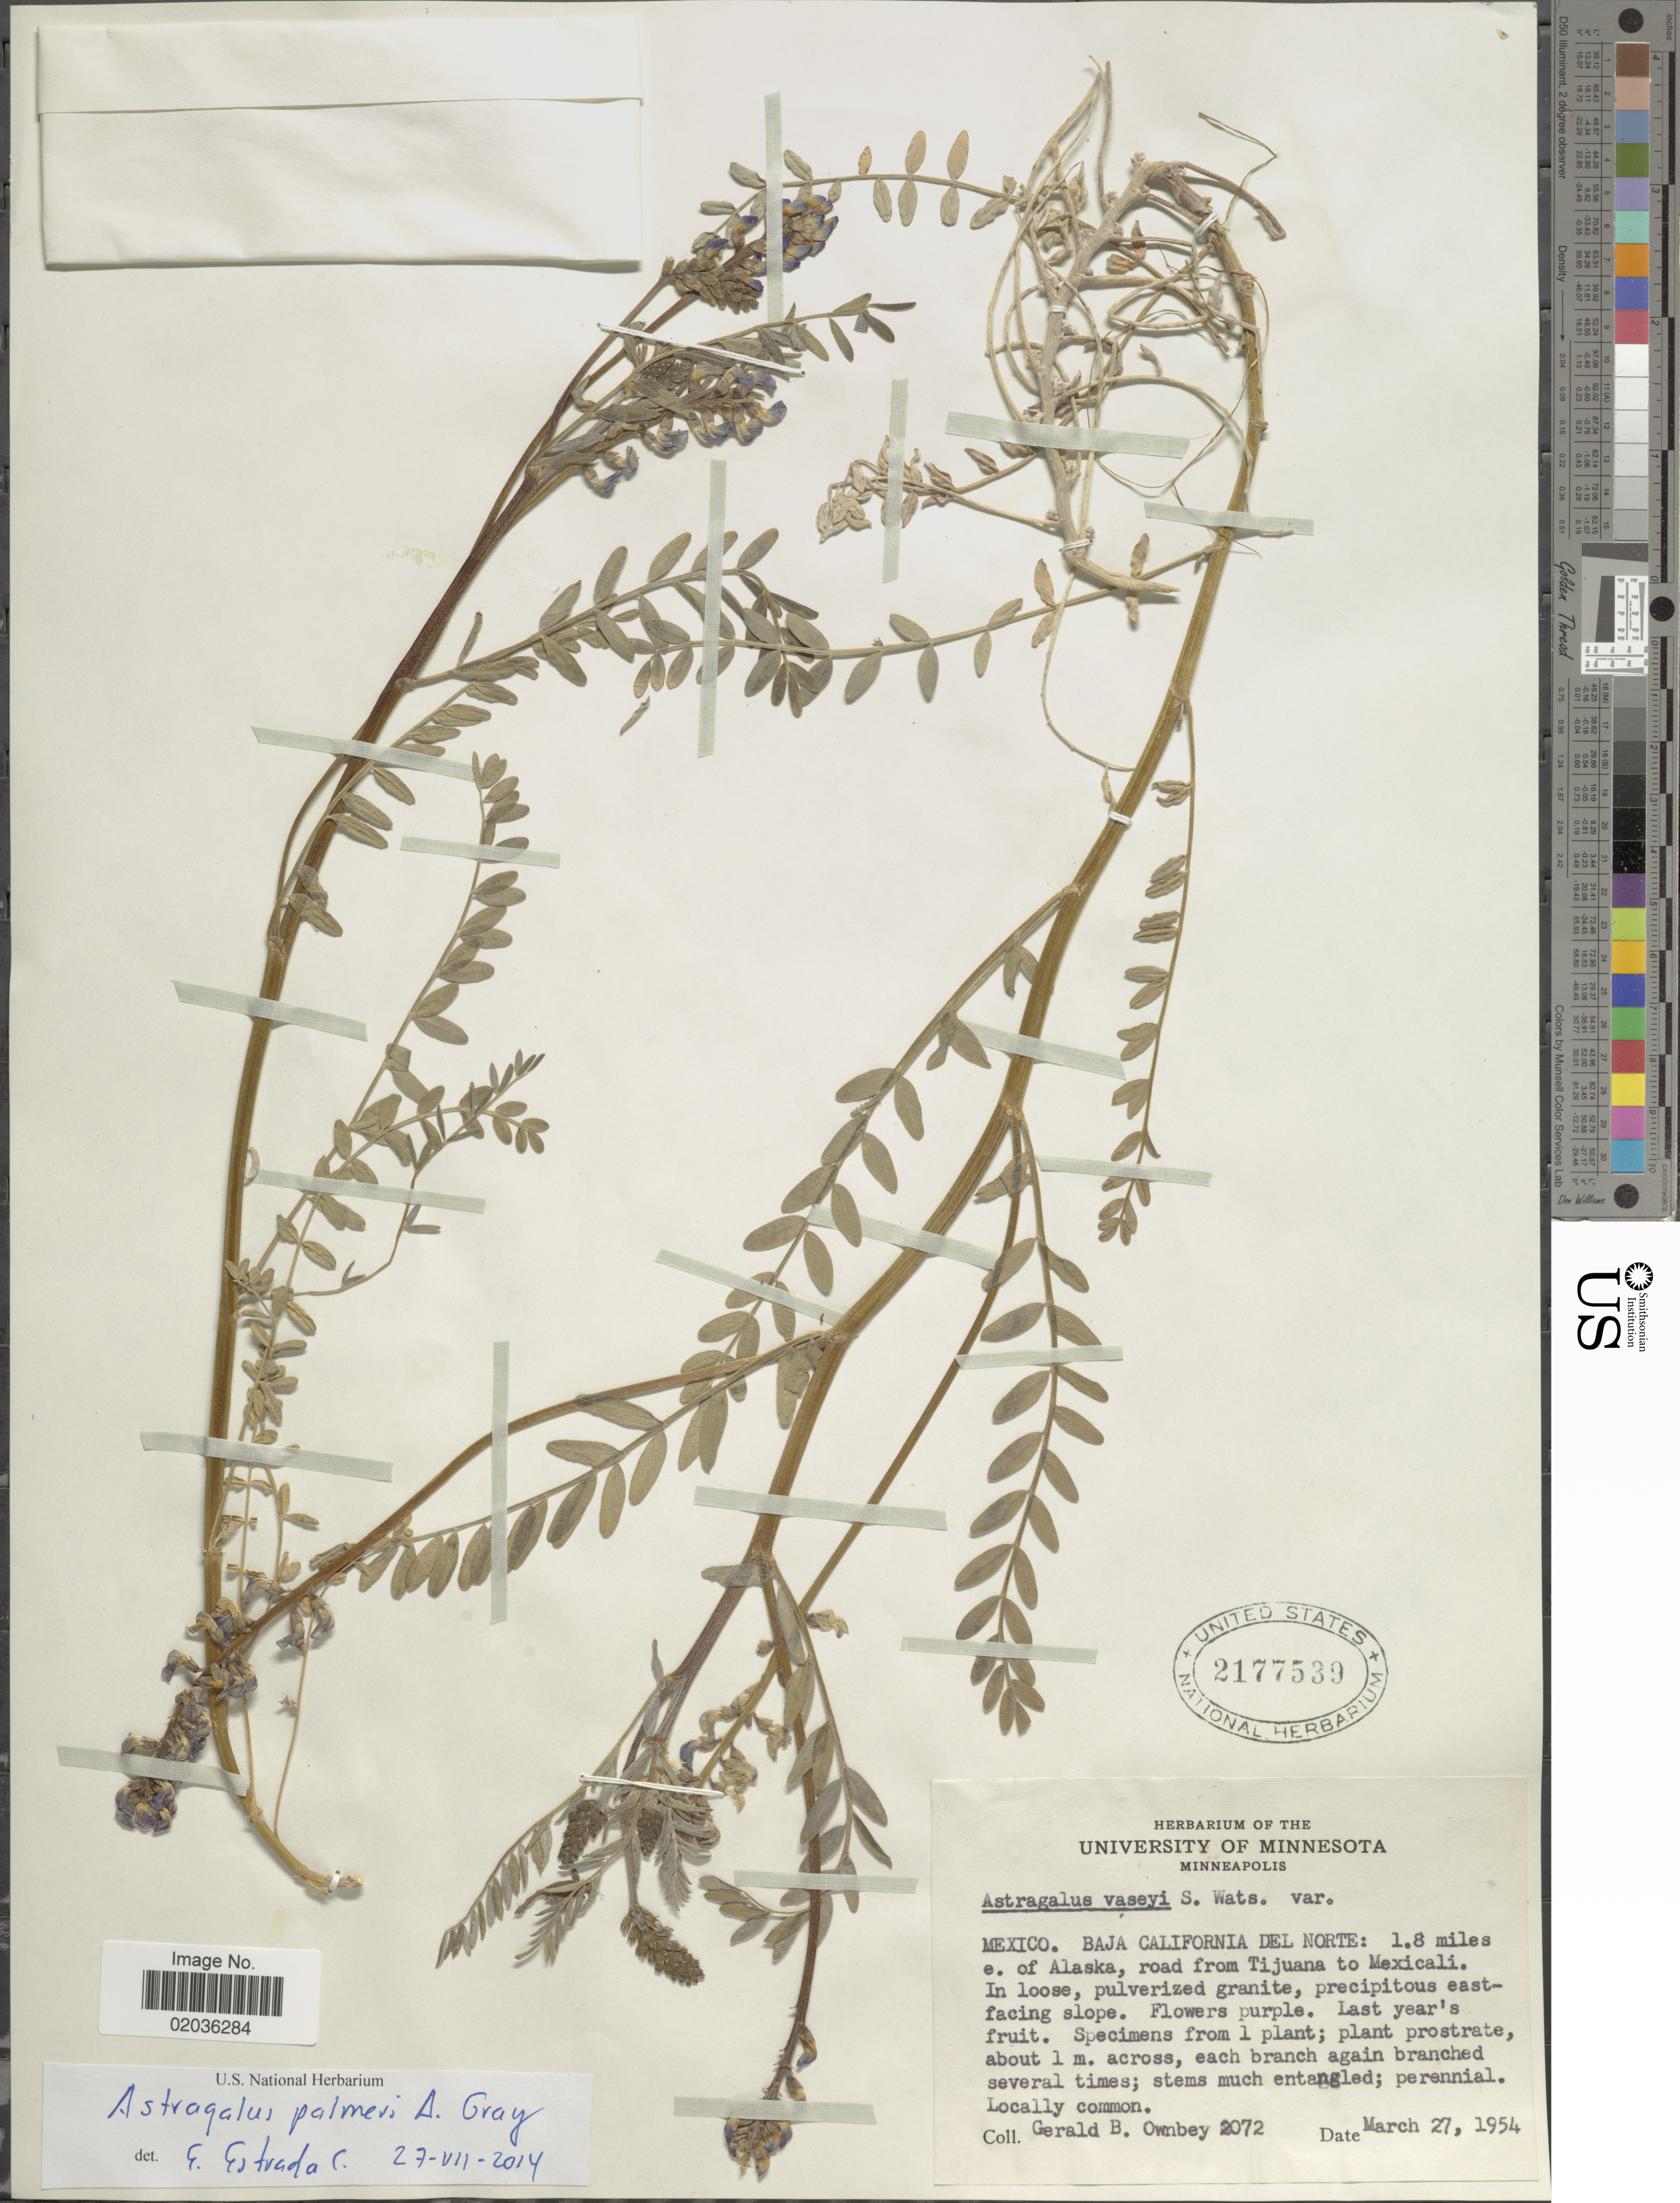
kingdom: Plantae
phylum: Tracheophyta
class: Magnoliopsida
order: Fabales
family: Fabaceae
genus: Astragalus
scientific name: Astragalus palmeri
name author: A. Gray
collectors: G. B. Ownbey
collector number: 2072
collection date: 1954-03-27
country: Mexico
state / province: Baja California Norte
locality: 1.8 miles e. of Alaska, road from Tijuana to Maexicali.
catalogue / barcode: US 2177539